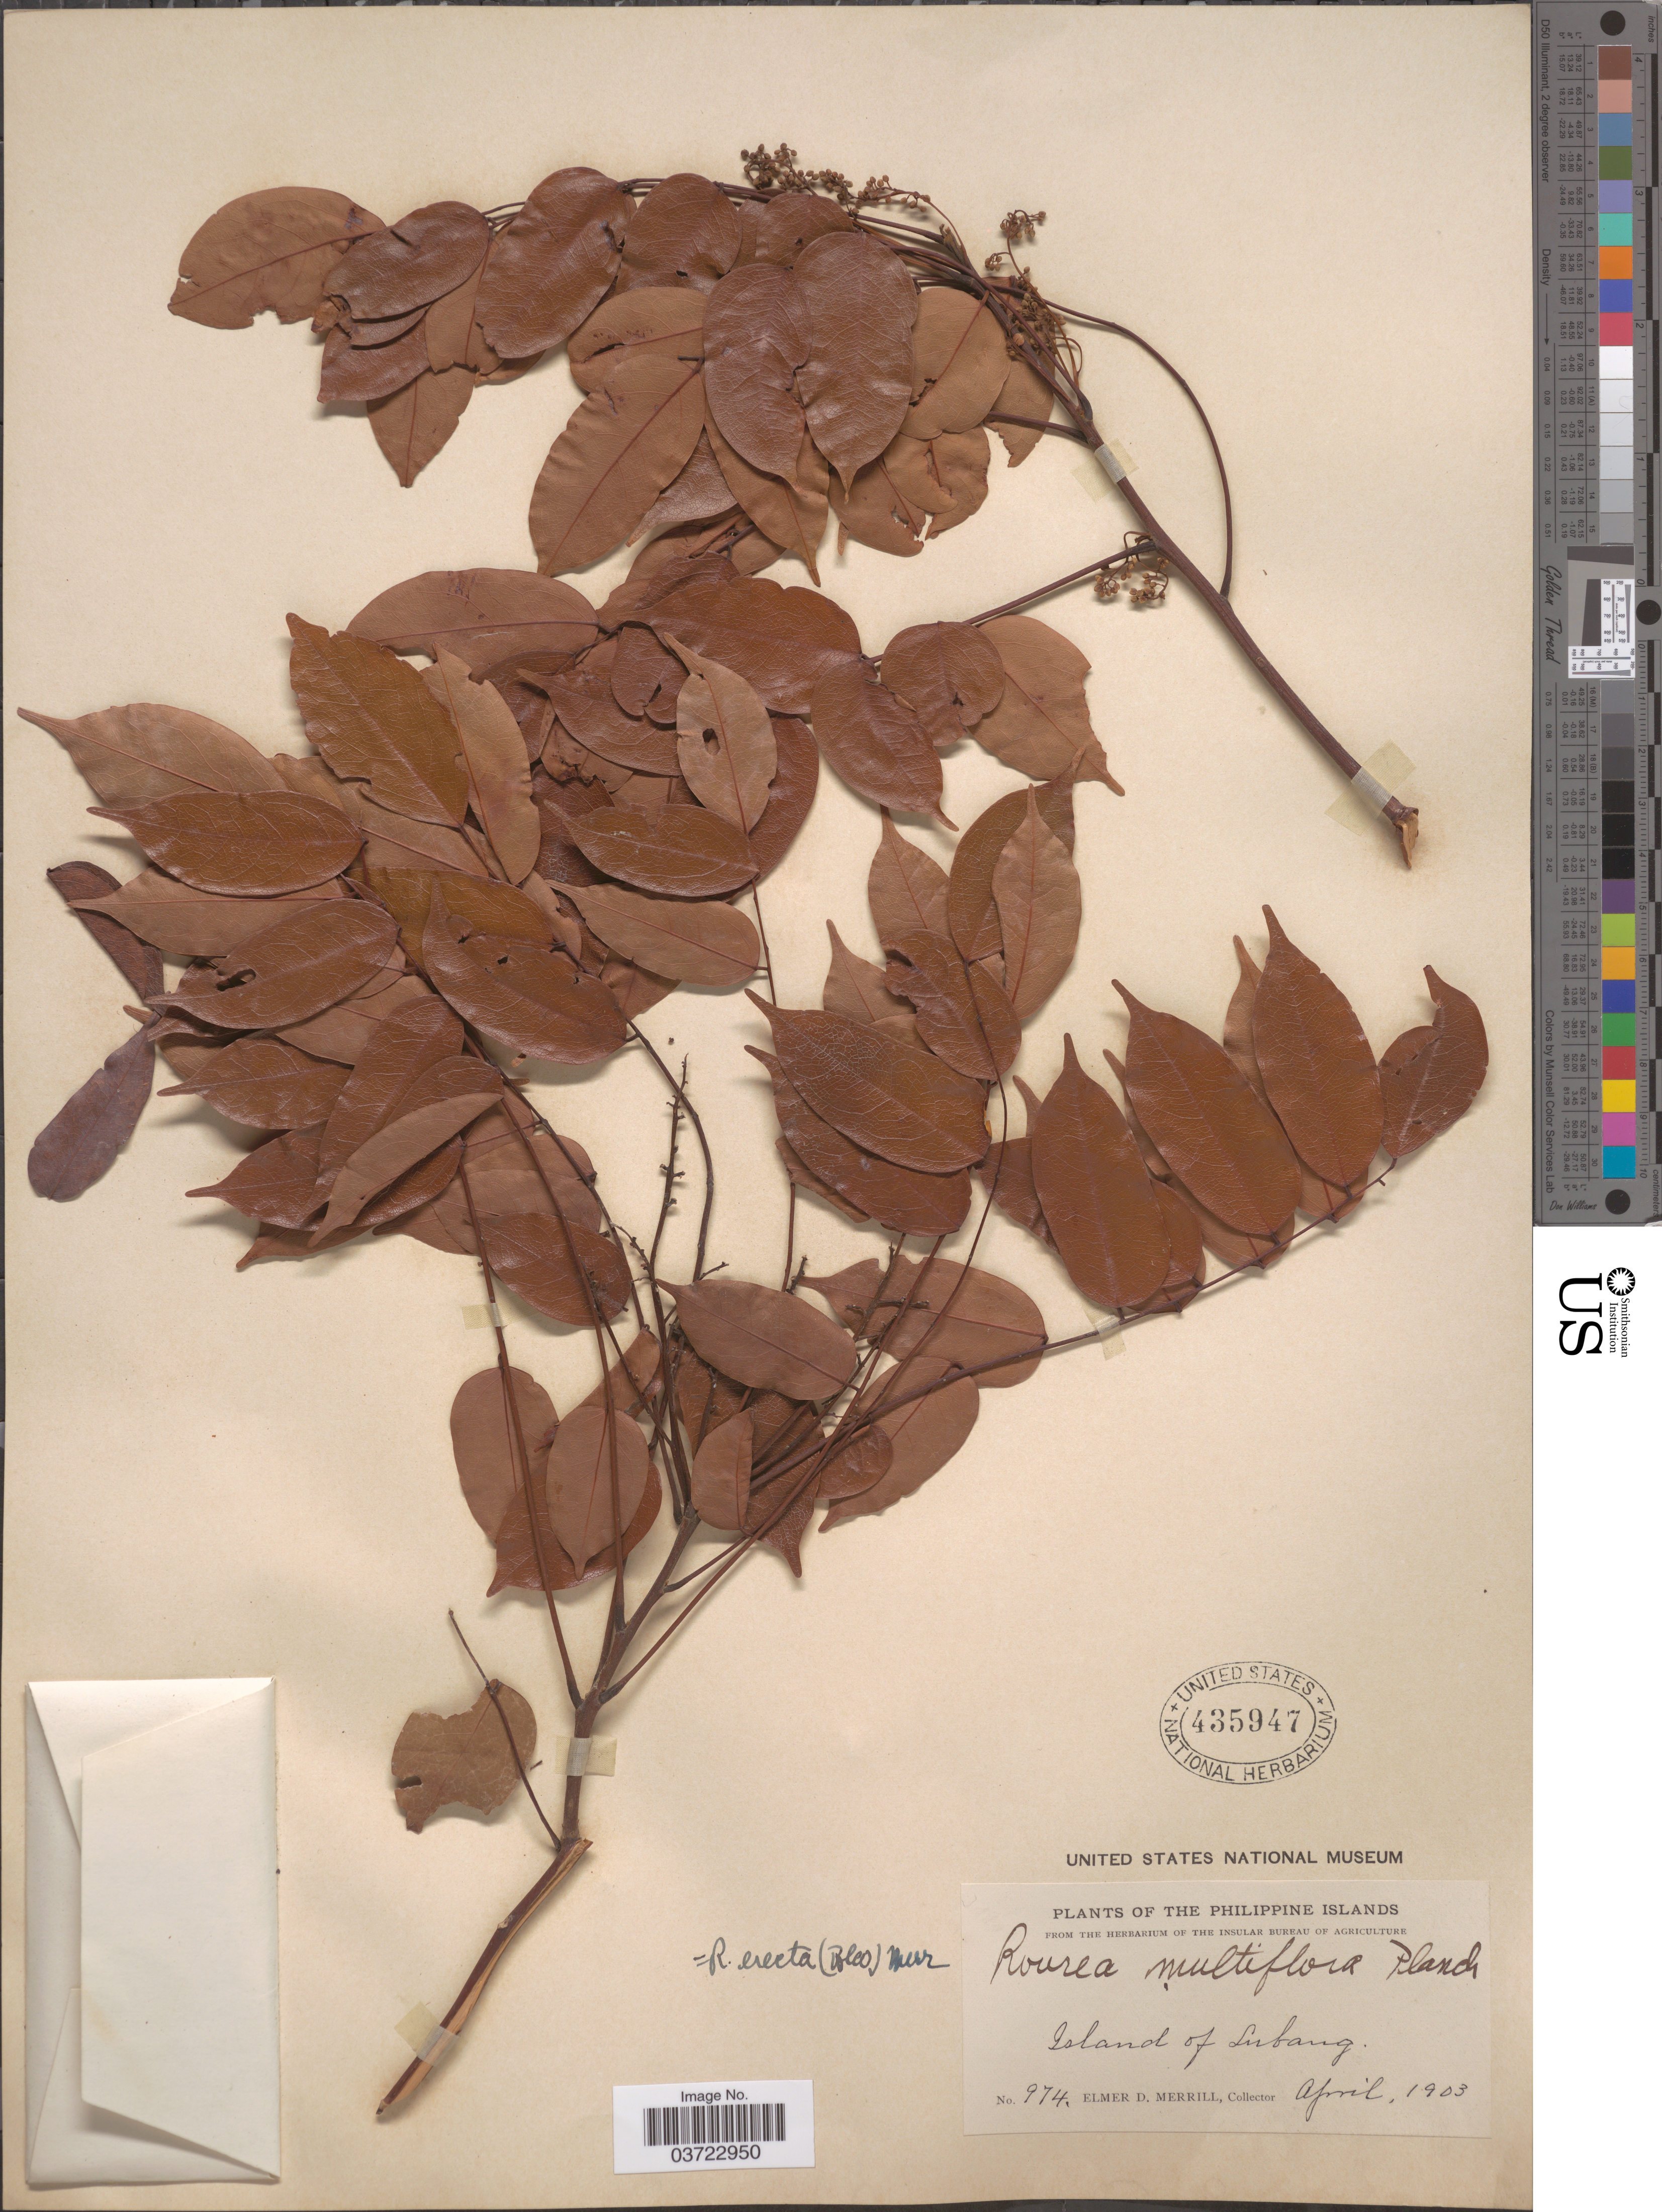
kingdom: Plantae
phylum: Tracheophyta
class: Magnoliopsida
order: Oxalidales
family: Connaraceae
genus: Rourea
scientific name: Rourea erecta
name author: (Blanco) Merr.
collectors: E. D. Merrill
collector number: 974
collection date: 1903-04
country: Philippines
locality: The Philippine Islands. Island of Lubang.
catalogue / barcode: US 435947